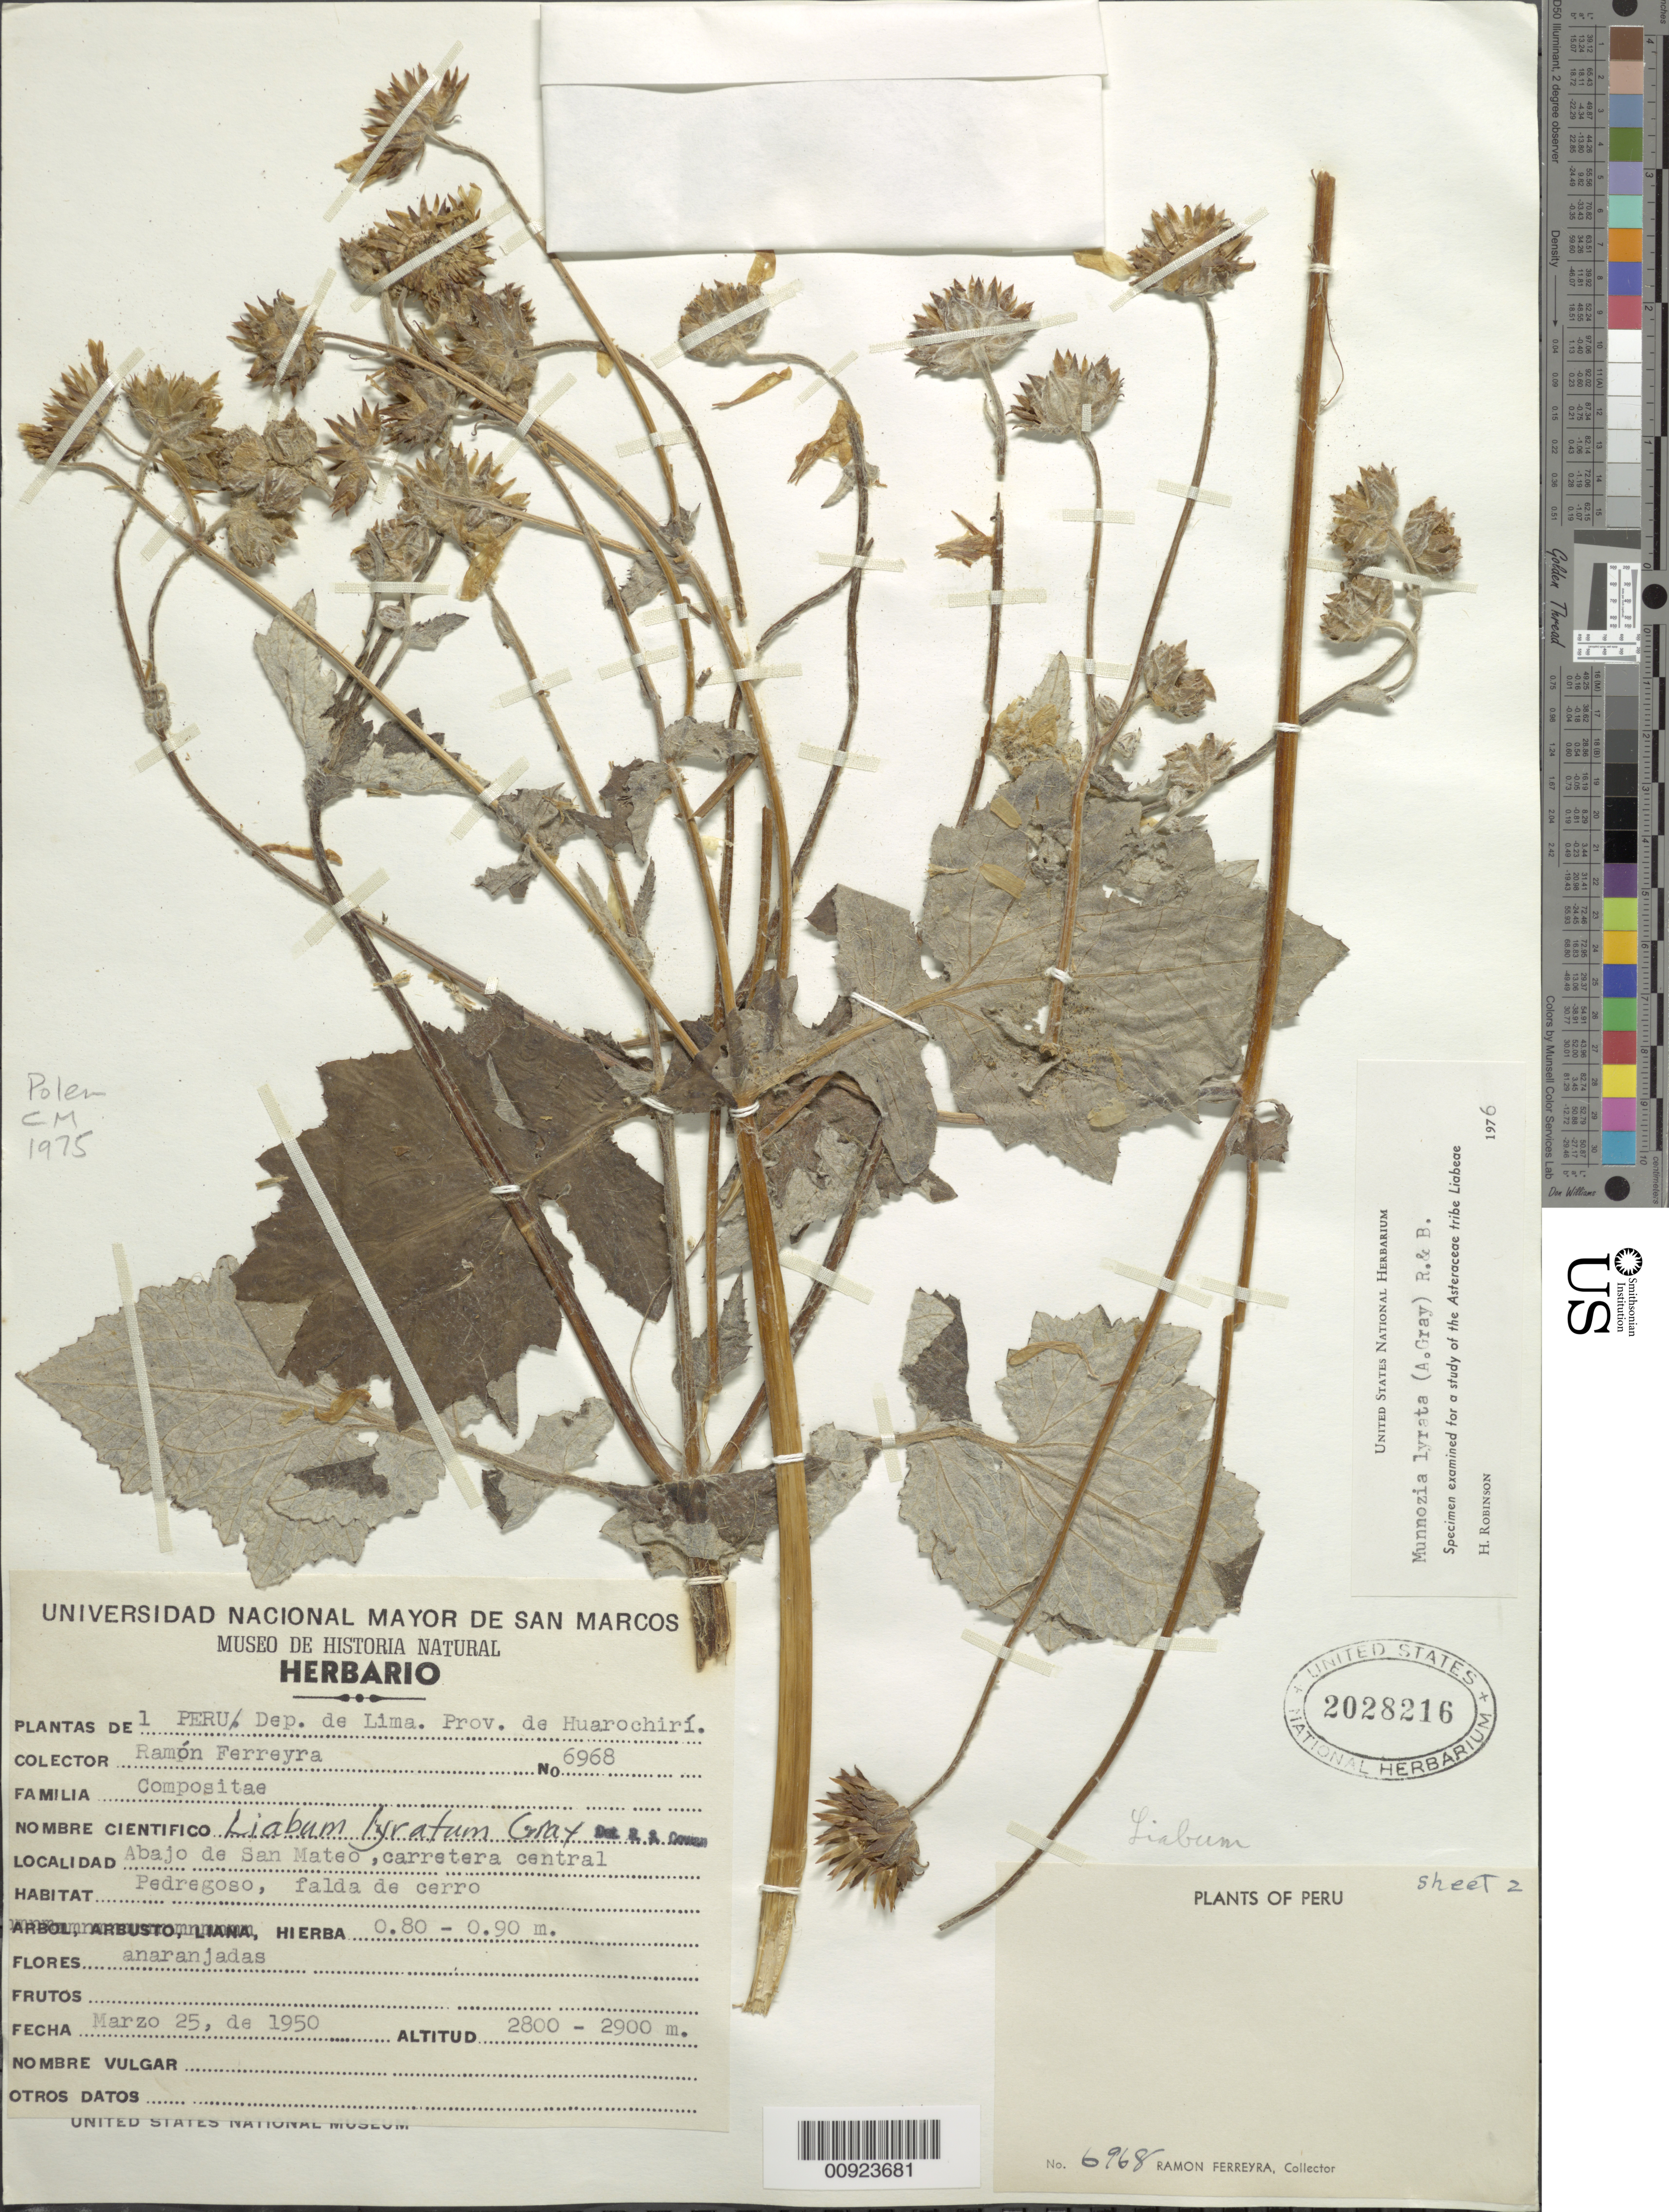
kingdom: Plantae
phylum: Tracheophyta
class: Magnoliopsida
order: Asterales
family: Asteraceae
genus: Munnozia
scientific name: Munnozia lyrata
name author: (A. Gray) H. Rob. & Brettell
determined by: Robinson, Harold E., (US)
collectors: R. A. Ferreyra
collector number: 6968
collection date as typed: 25 March 1950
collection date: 1950-03-25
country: Peru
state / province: Lima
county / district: Huarochirí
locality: San Mateo, abajo, carretera central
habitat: Pedragoso, falda de cerro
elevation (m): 2800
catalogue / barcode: US 2028216